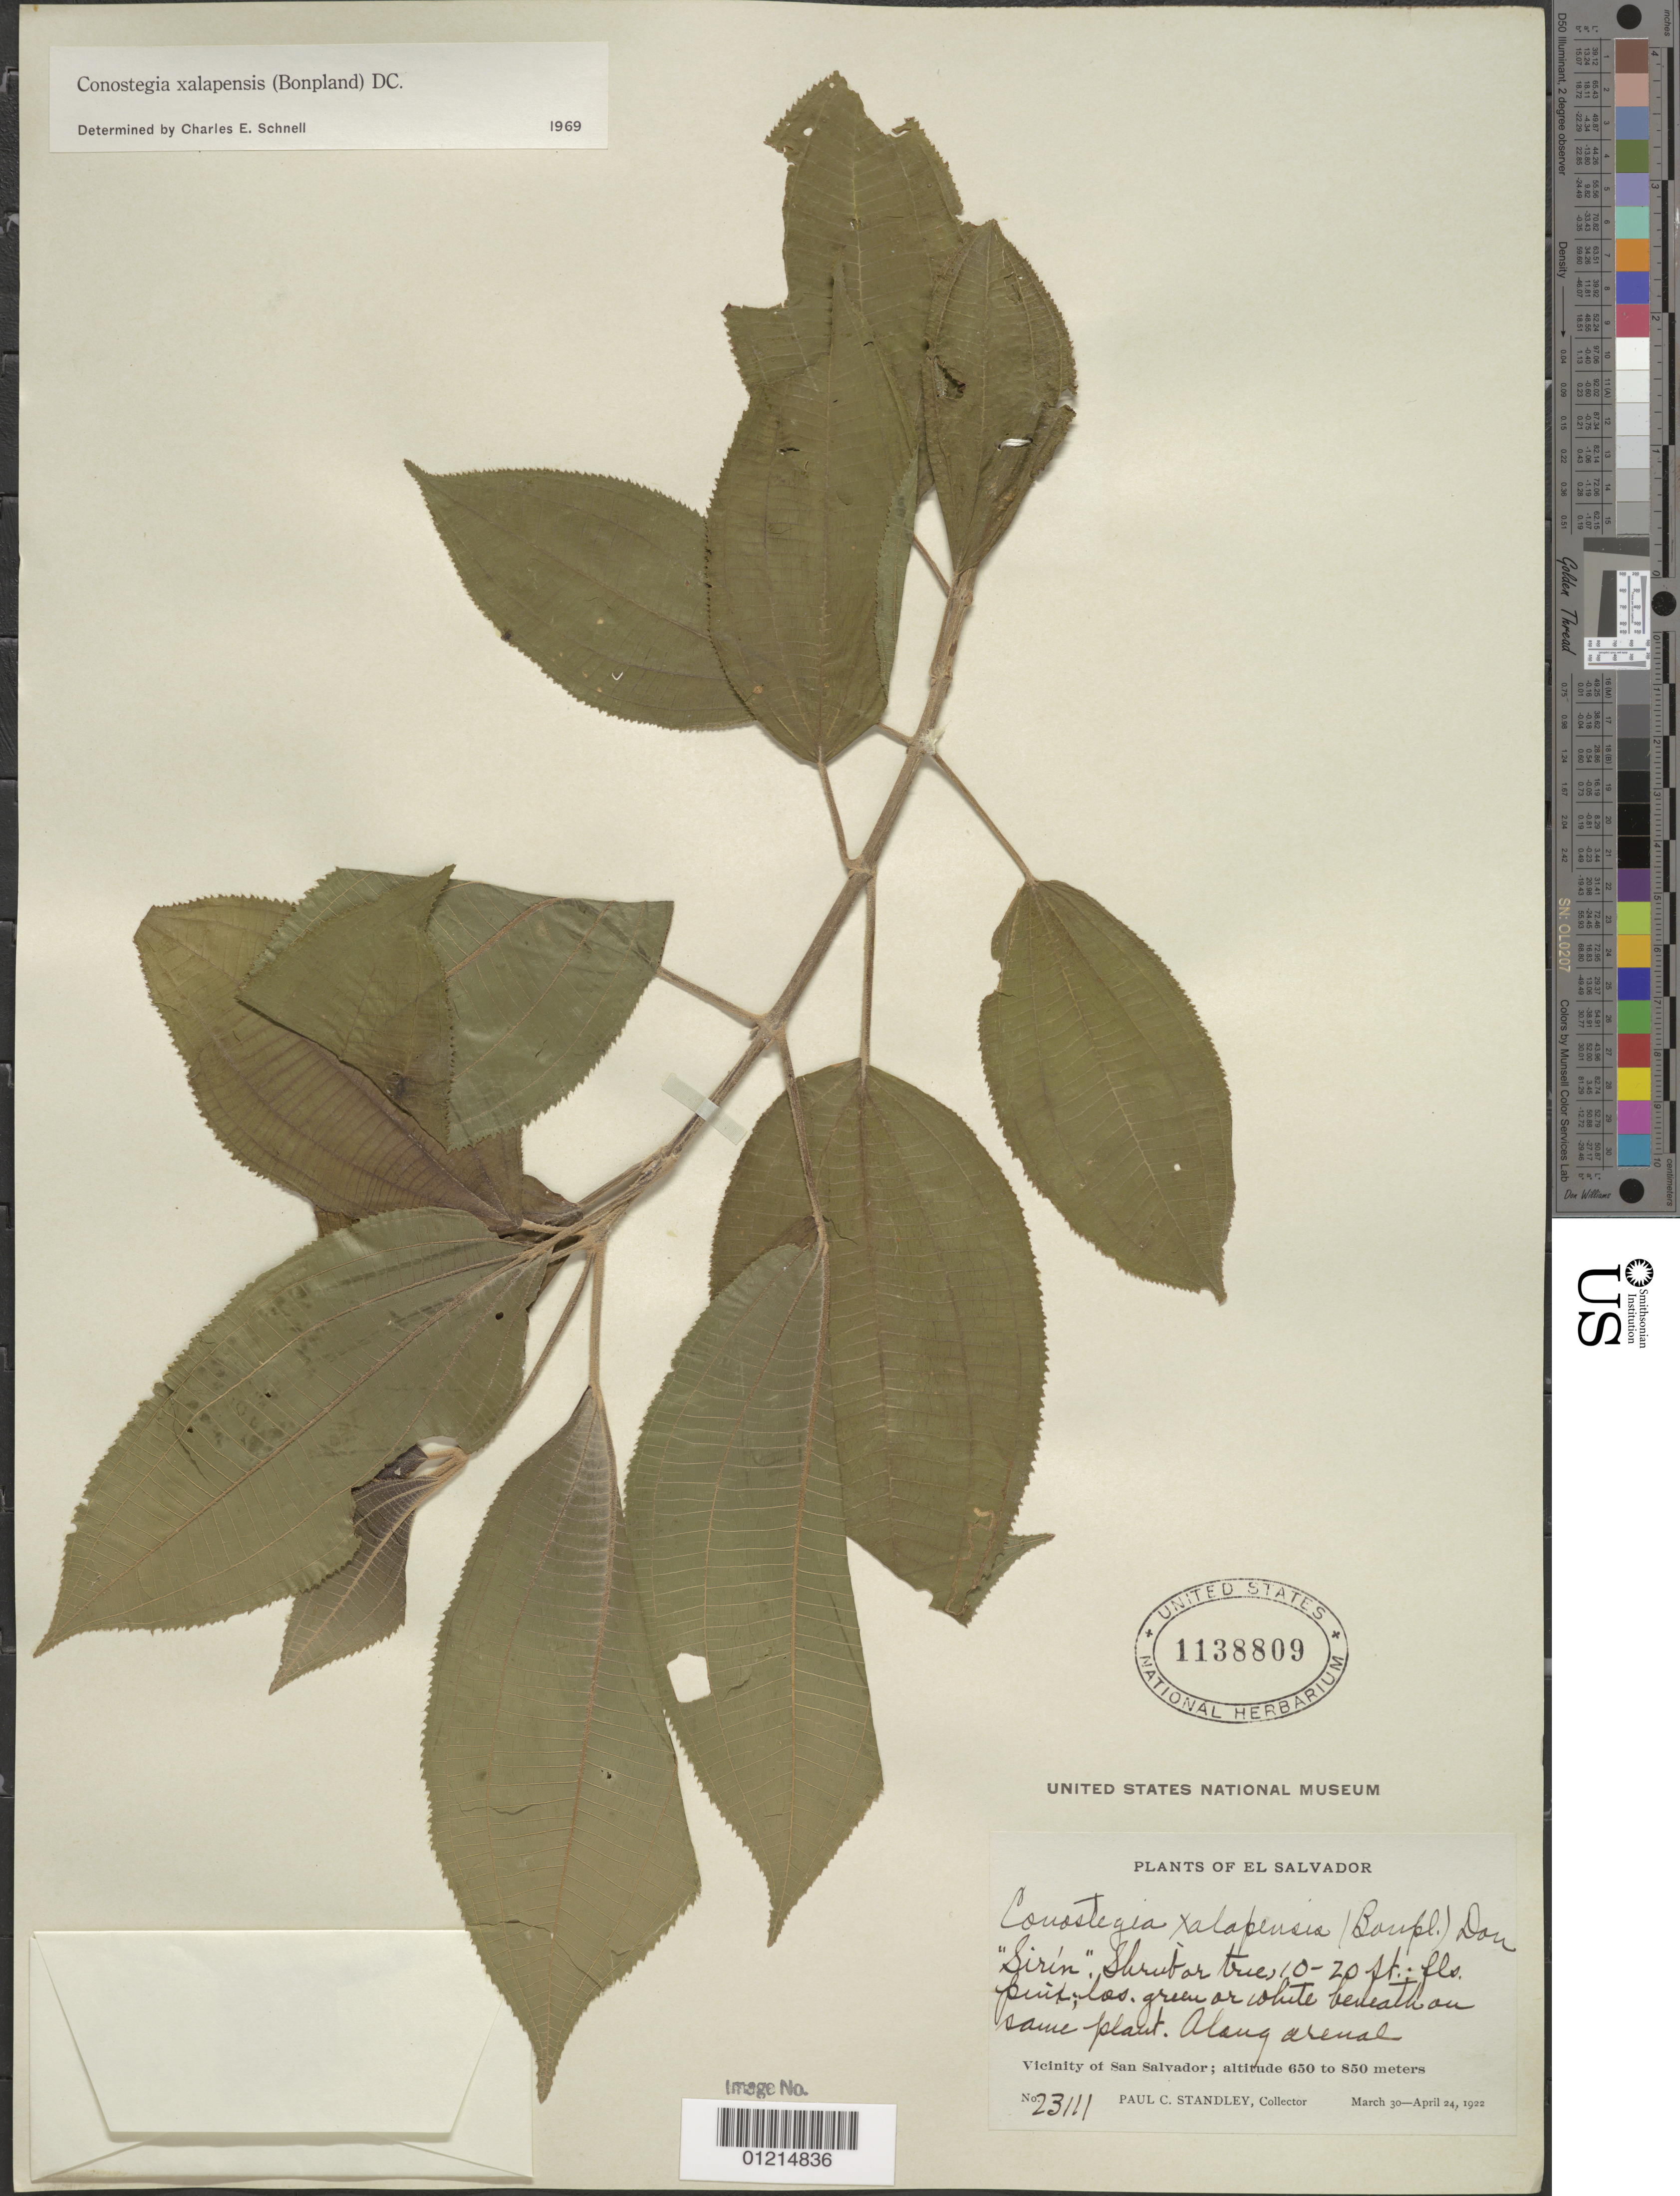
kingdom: Plantae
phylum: Tracheophyta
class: Magnoliopsida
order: Myrtales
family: Melastomataceae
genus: Conostegia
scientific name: Conostegia quadrangularis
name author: Schltdl. ex Steud.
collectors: P. C. Standley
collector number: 23111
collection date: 1922-03-30/1922-04-24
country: El Salvador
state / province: San Salvador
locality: Vicinity of San Salvador.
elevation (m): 650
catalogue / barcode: US 1138809